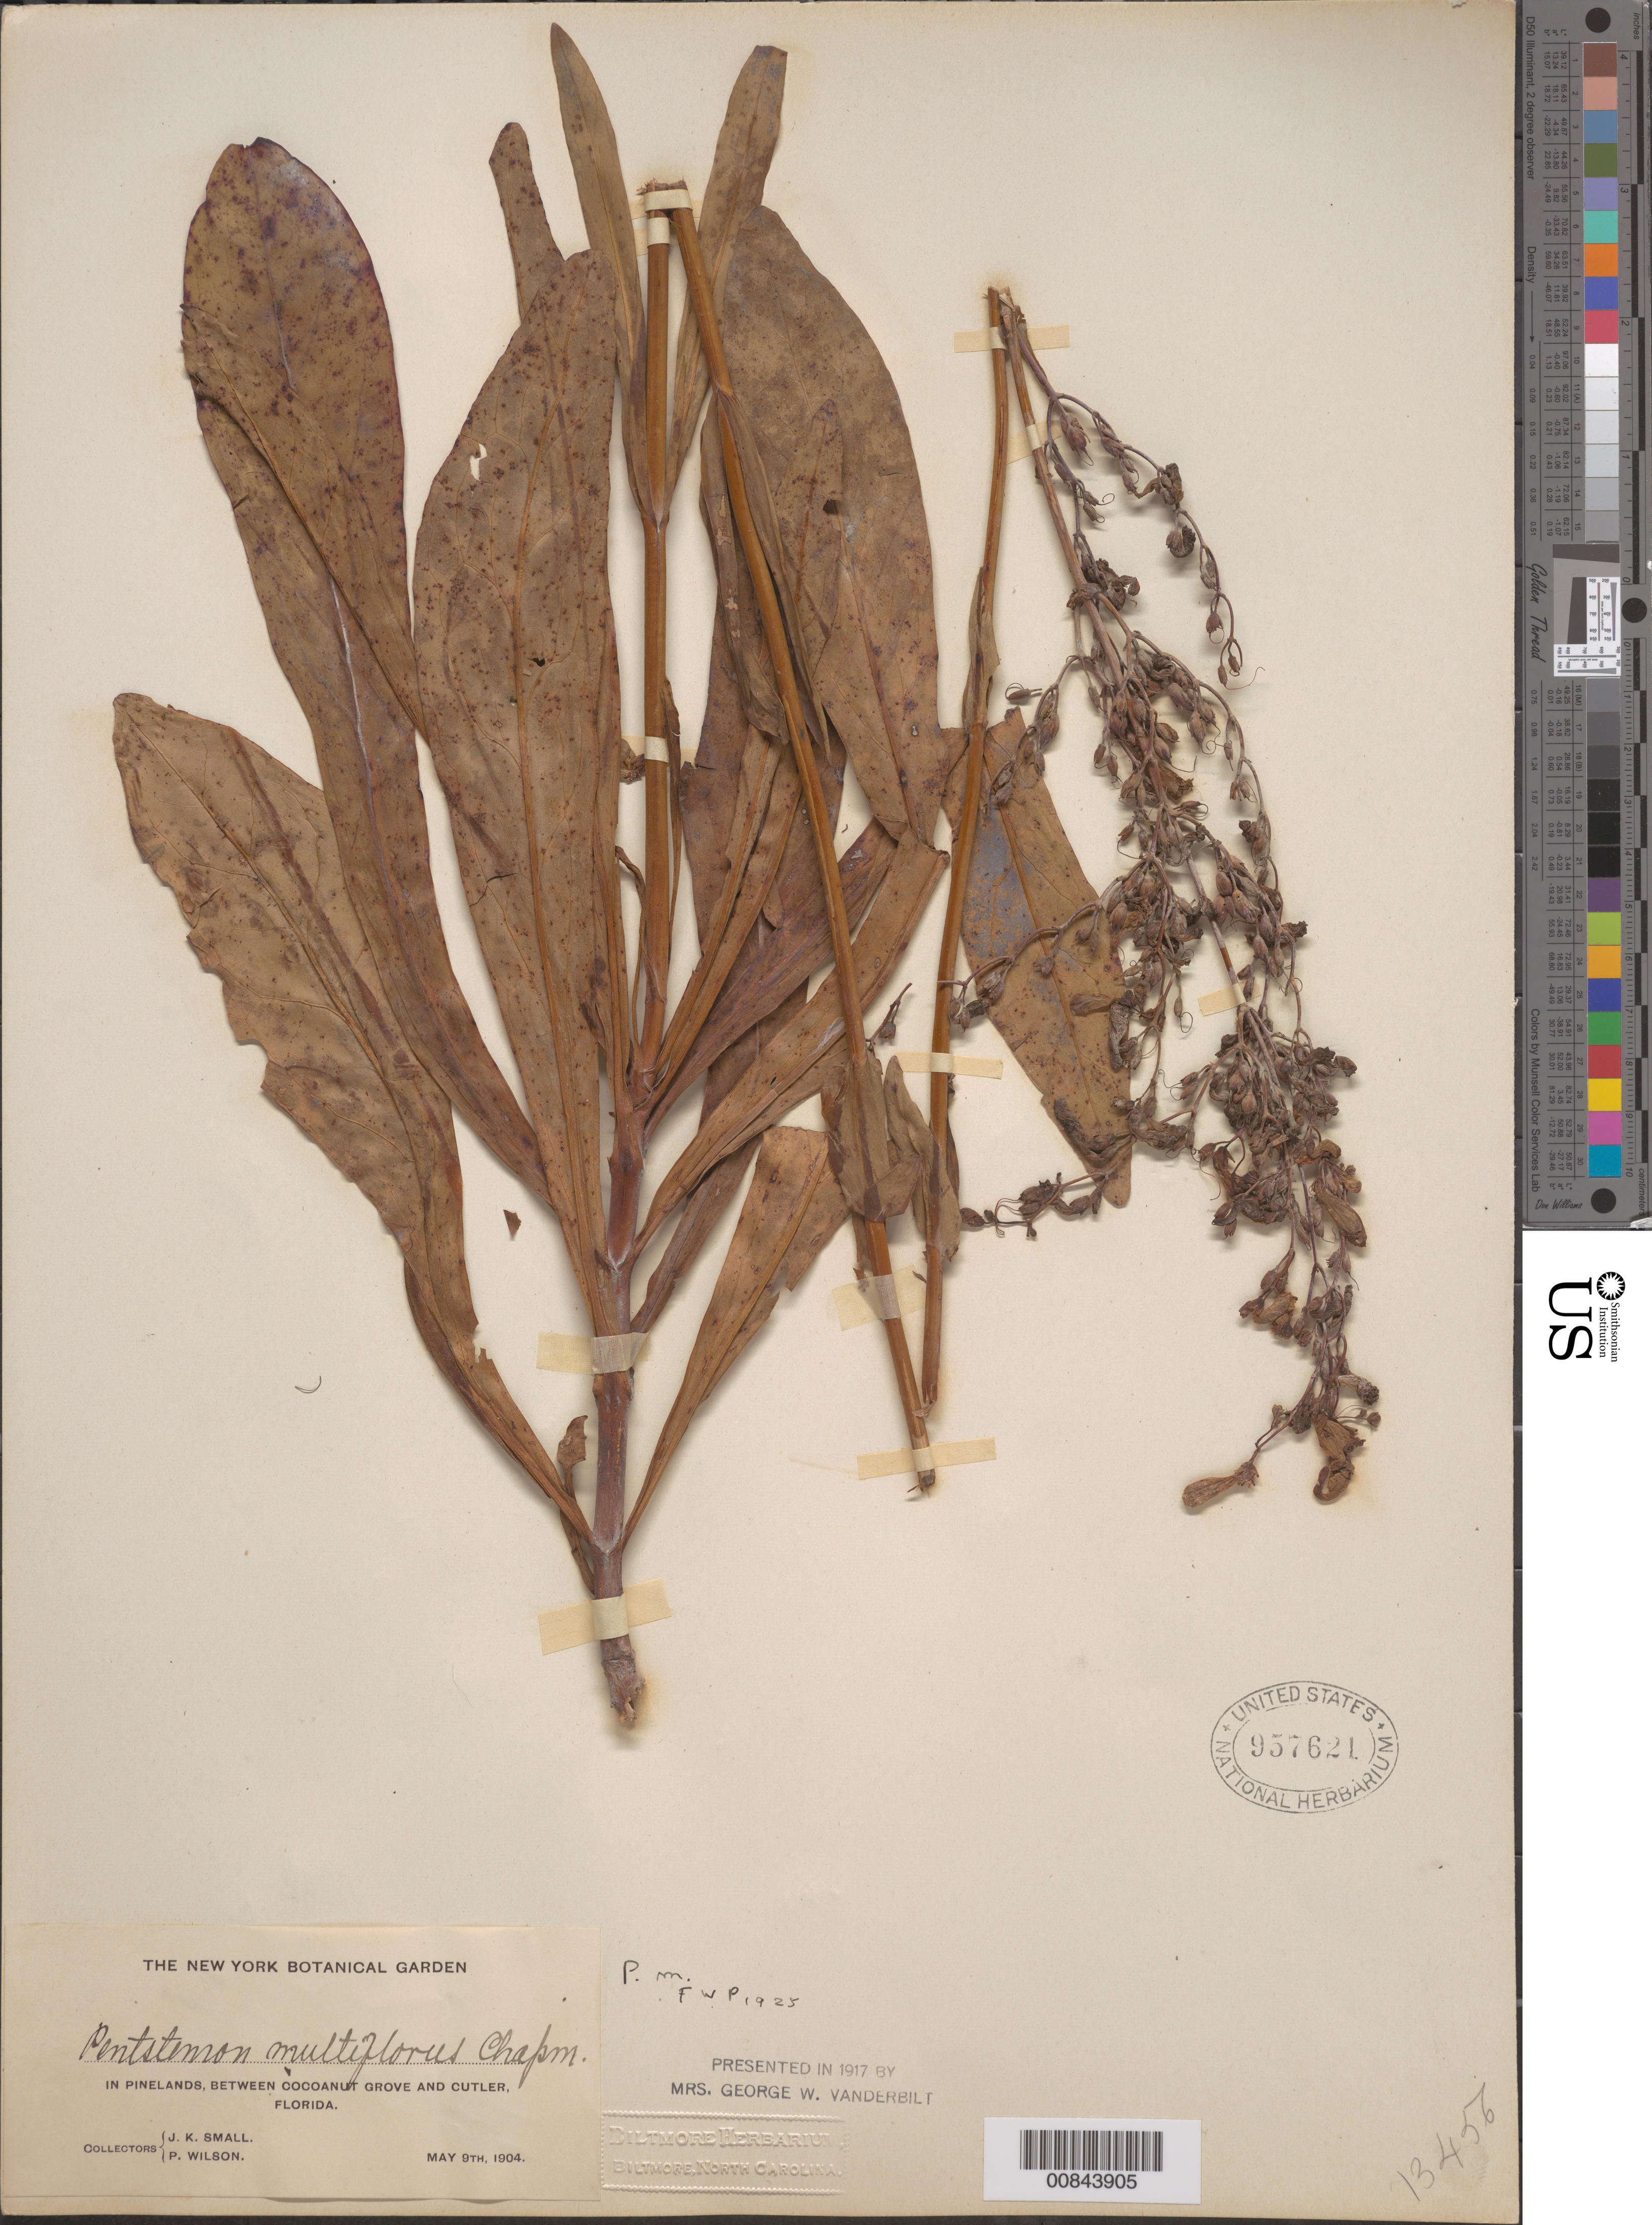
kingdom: Plantae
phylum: Tracheophyta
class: Magnoliopsida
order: Lamiales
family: Plantaginaceae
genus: Penstemon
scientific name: Penstemon multiflorus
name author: Chapm. in Small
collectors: J. K. Small & P. Wilson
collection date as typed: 09 May 1904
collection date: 1904-05-09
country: United States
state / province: Florida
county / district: Dade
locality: Between Cocoanut Grove and Cutler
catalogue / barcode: US 957621